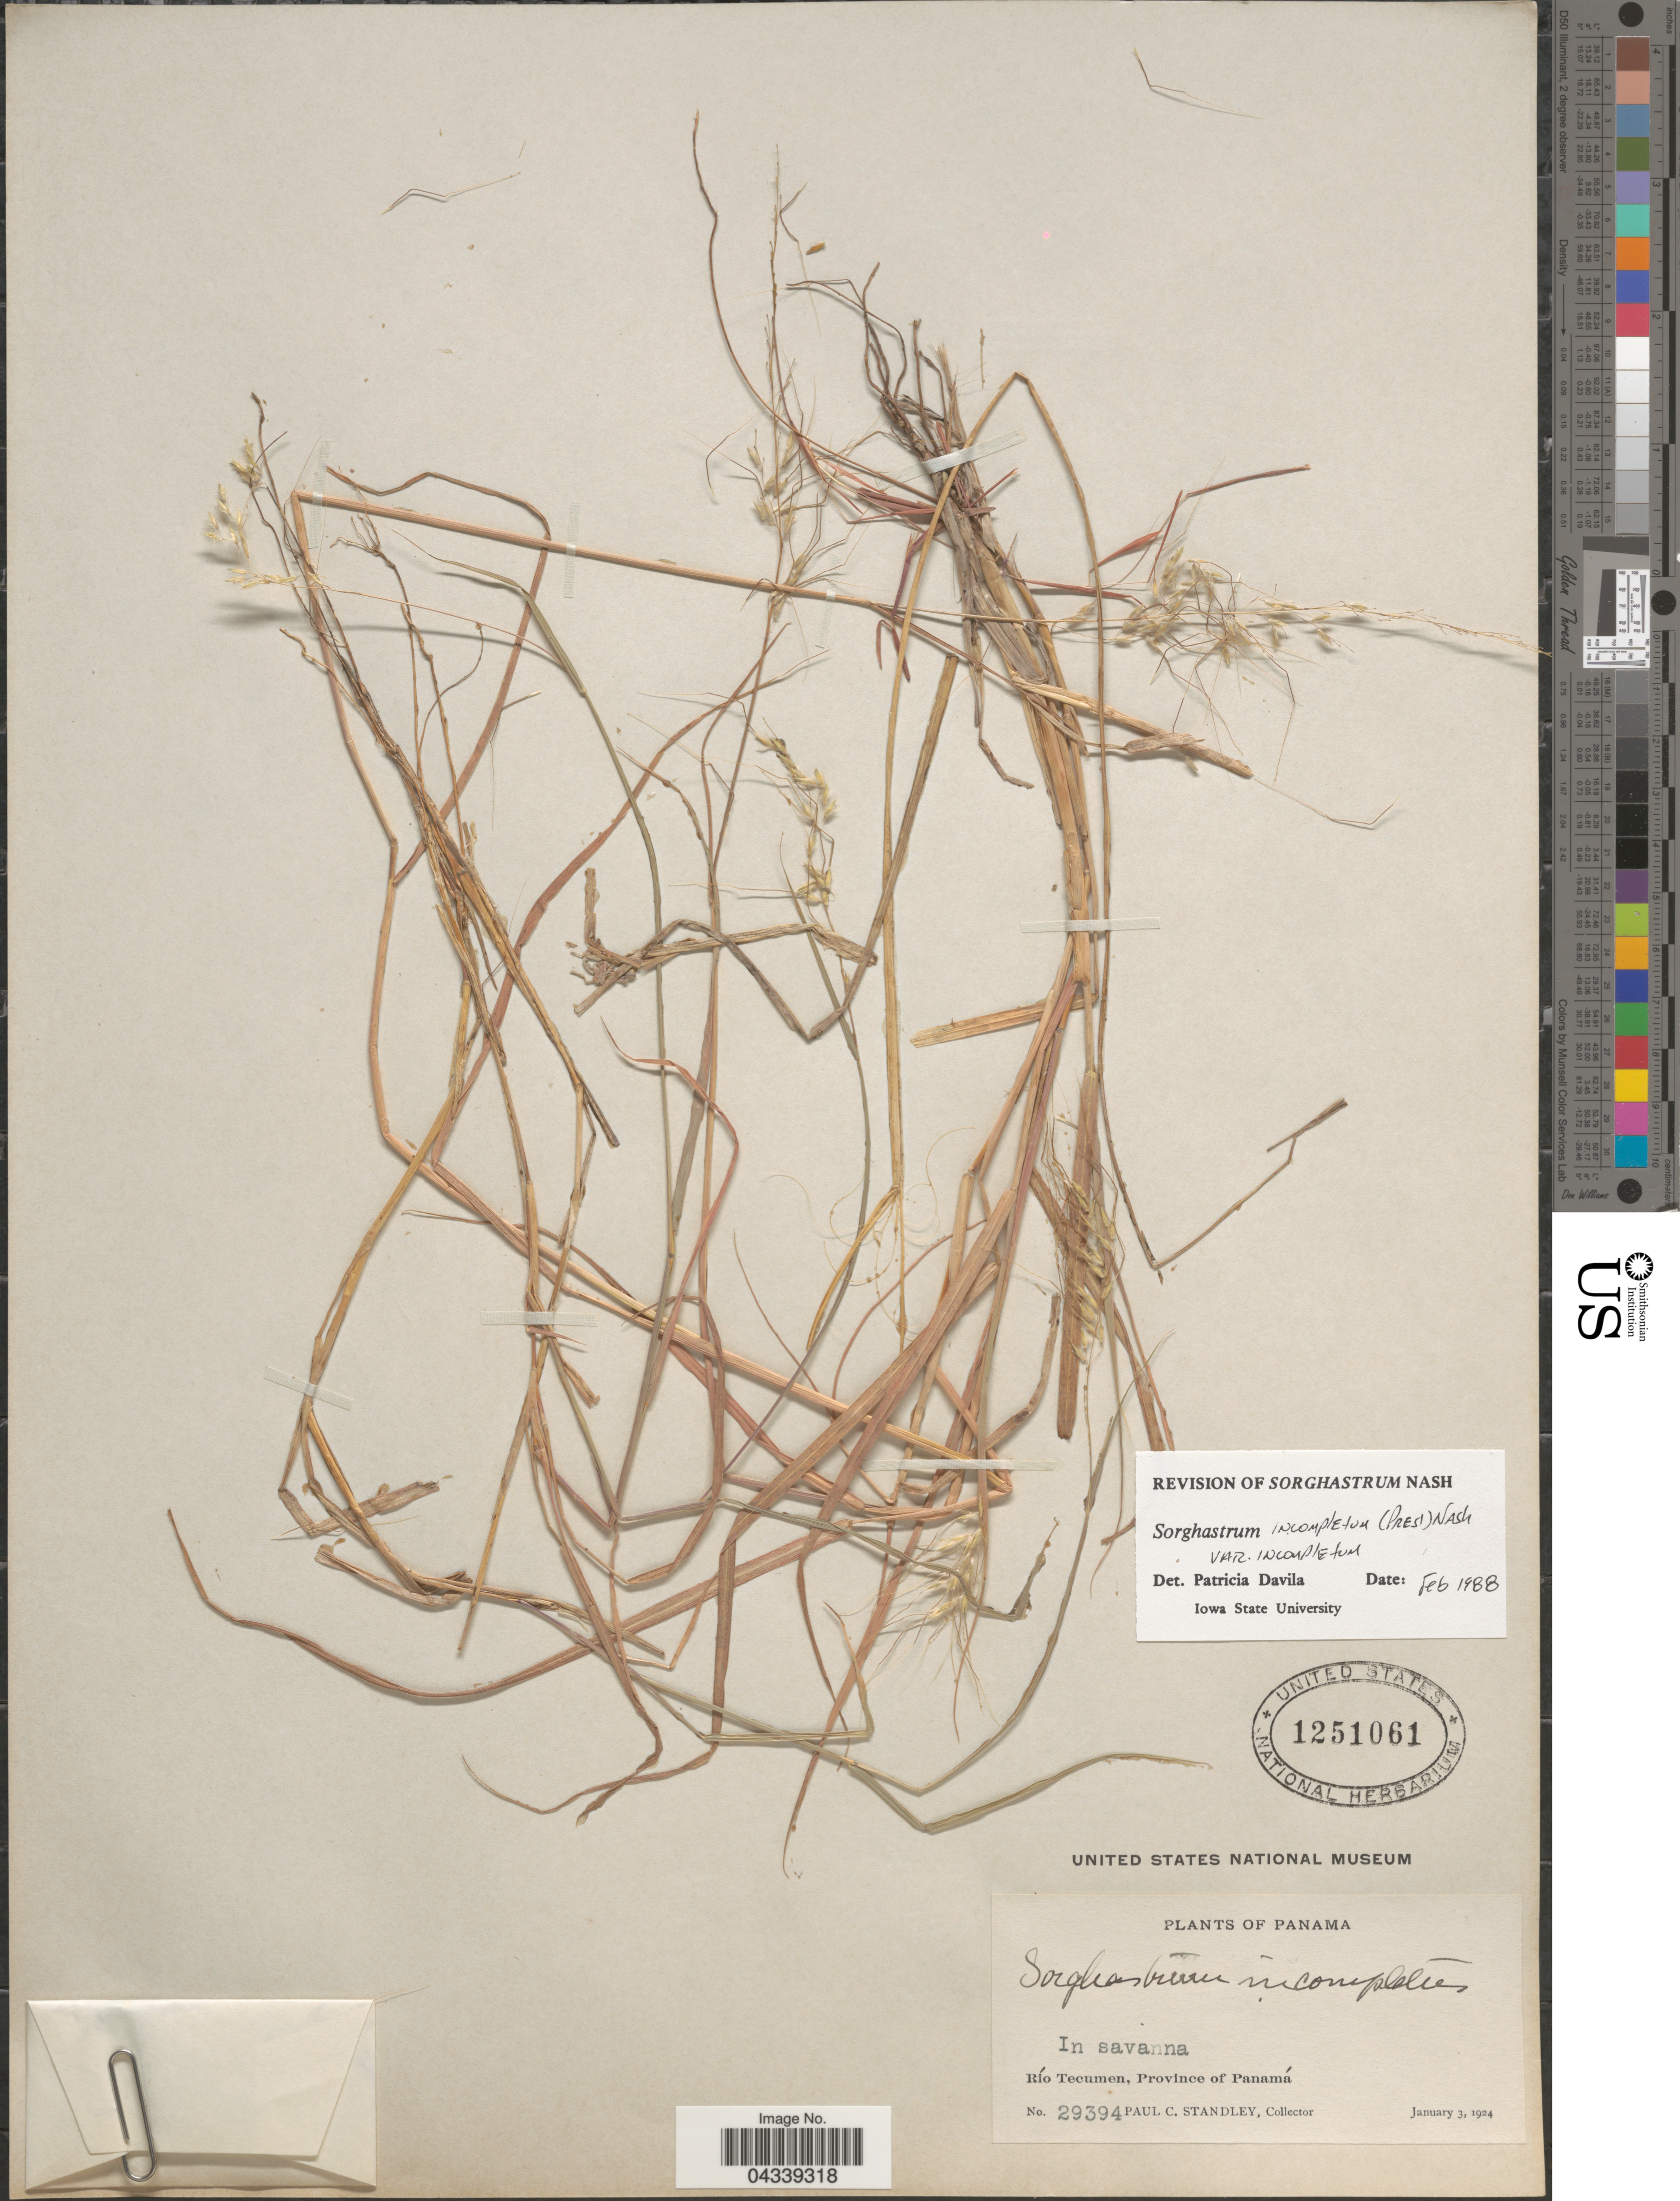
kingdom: Plantae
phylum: Tracheophyta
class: Liliopsida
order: Poales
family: Poaceae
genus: Sorghastrum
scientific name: Sorghastrum incompletum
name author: (J. Presl) Nash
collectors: P. C. Standley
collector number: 29394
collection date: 1924-01-03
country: Panama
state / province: Panamá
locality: Río Tecumen.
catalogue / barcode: US 1251061